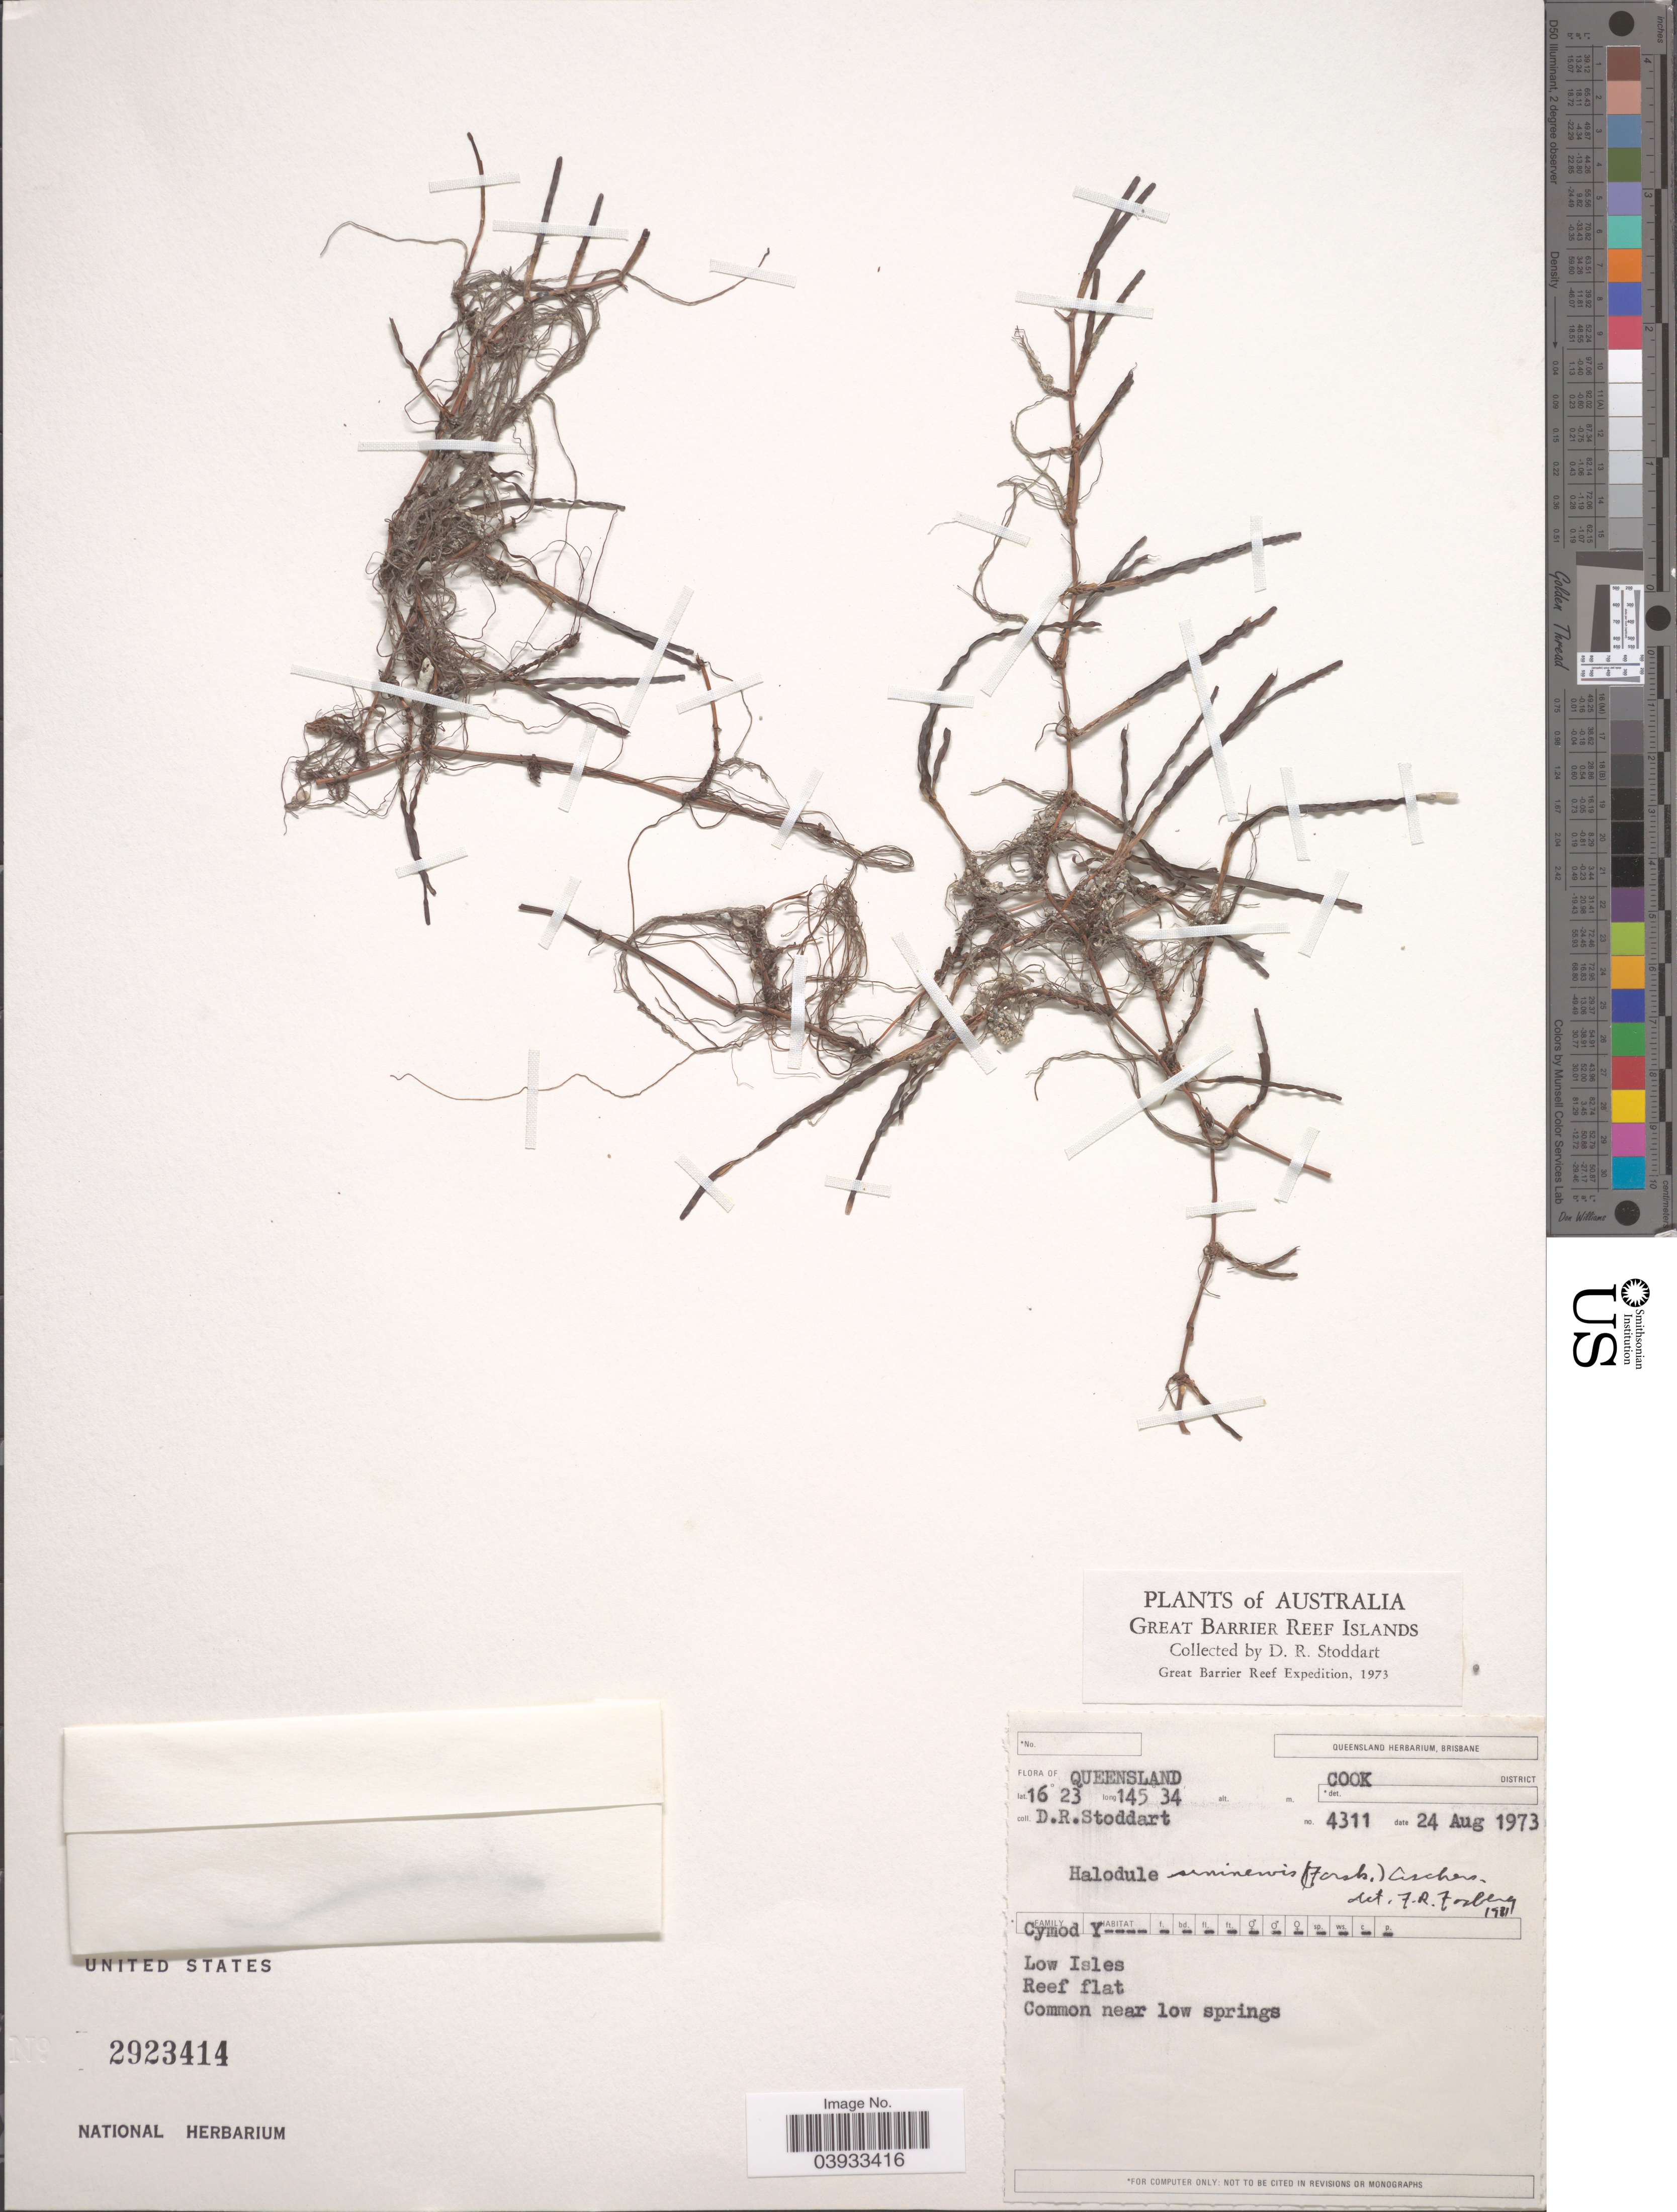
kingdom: Plantae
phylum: Tracheophyta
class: Liliopsida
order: Alismatales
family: Cymodoceaceae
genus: Halodule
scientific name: Halodule uninervis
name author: (Forssk.) Asch.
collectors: D. R. Stoddart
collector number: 4311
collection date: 1973-08-24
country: Australia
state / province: Queensland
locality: Great Barrier Reef Islands. Cook District. Low Isles, Reef flat.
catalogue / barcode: US 2923414